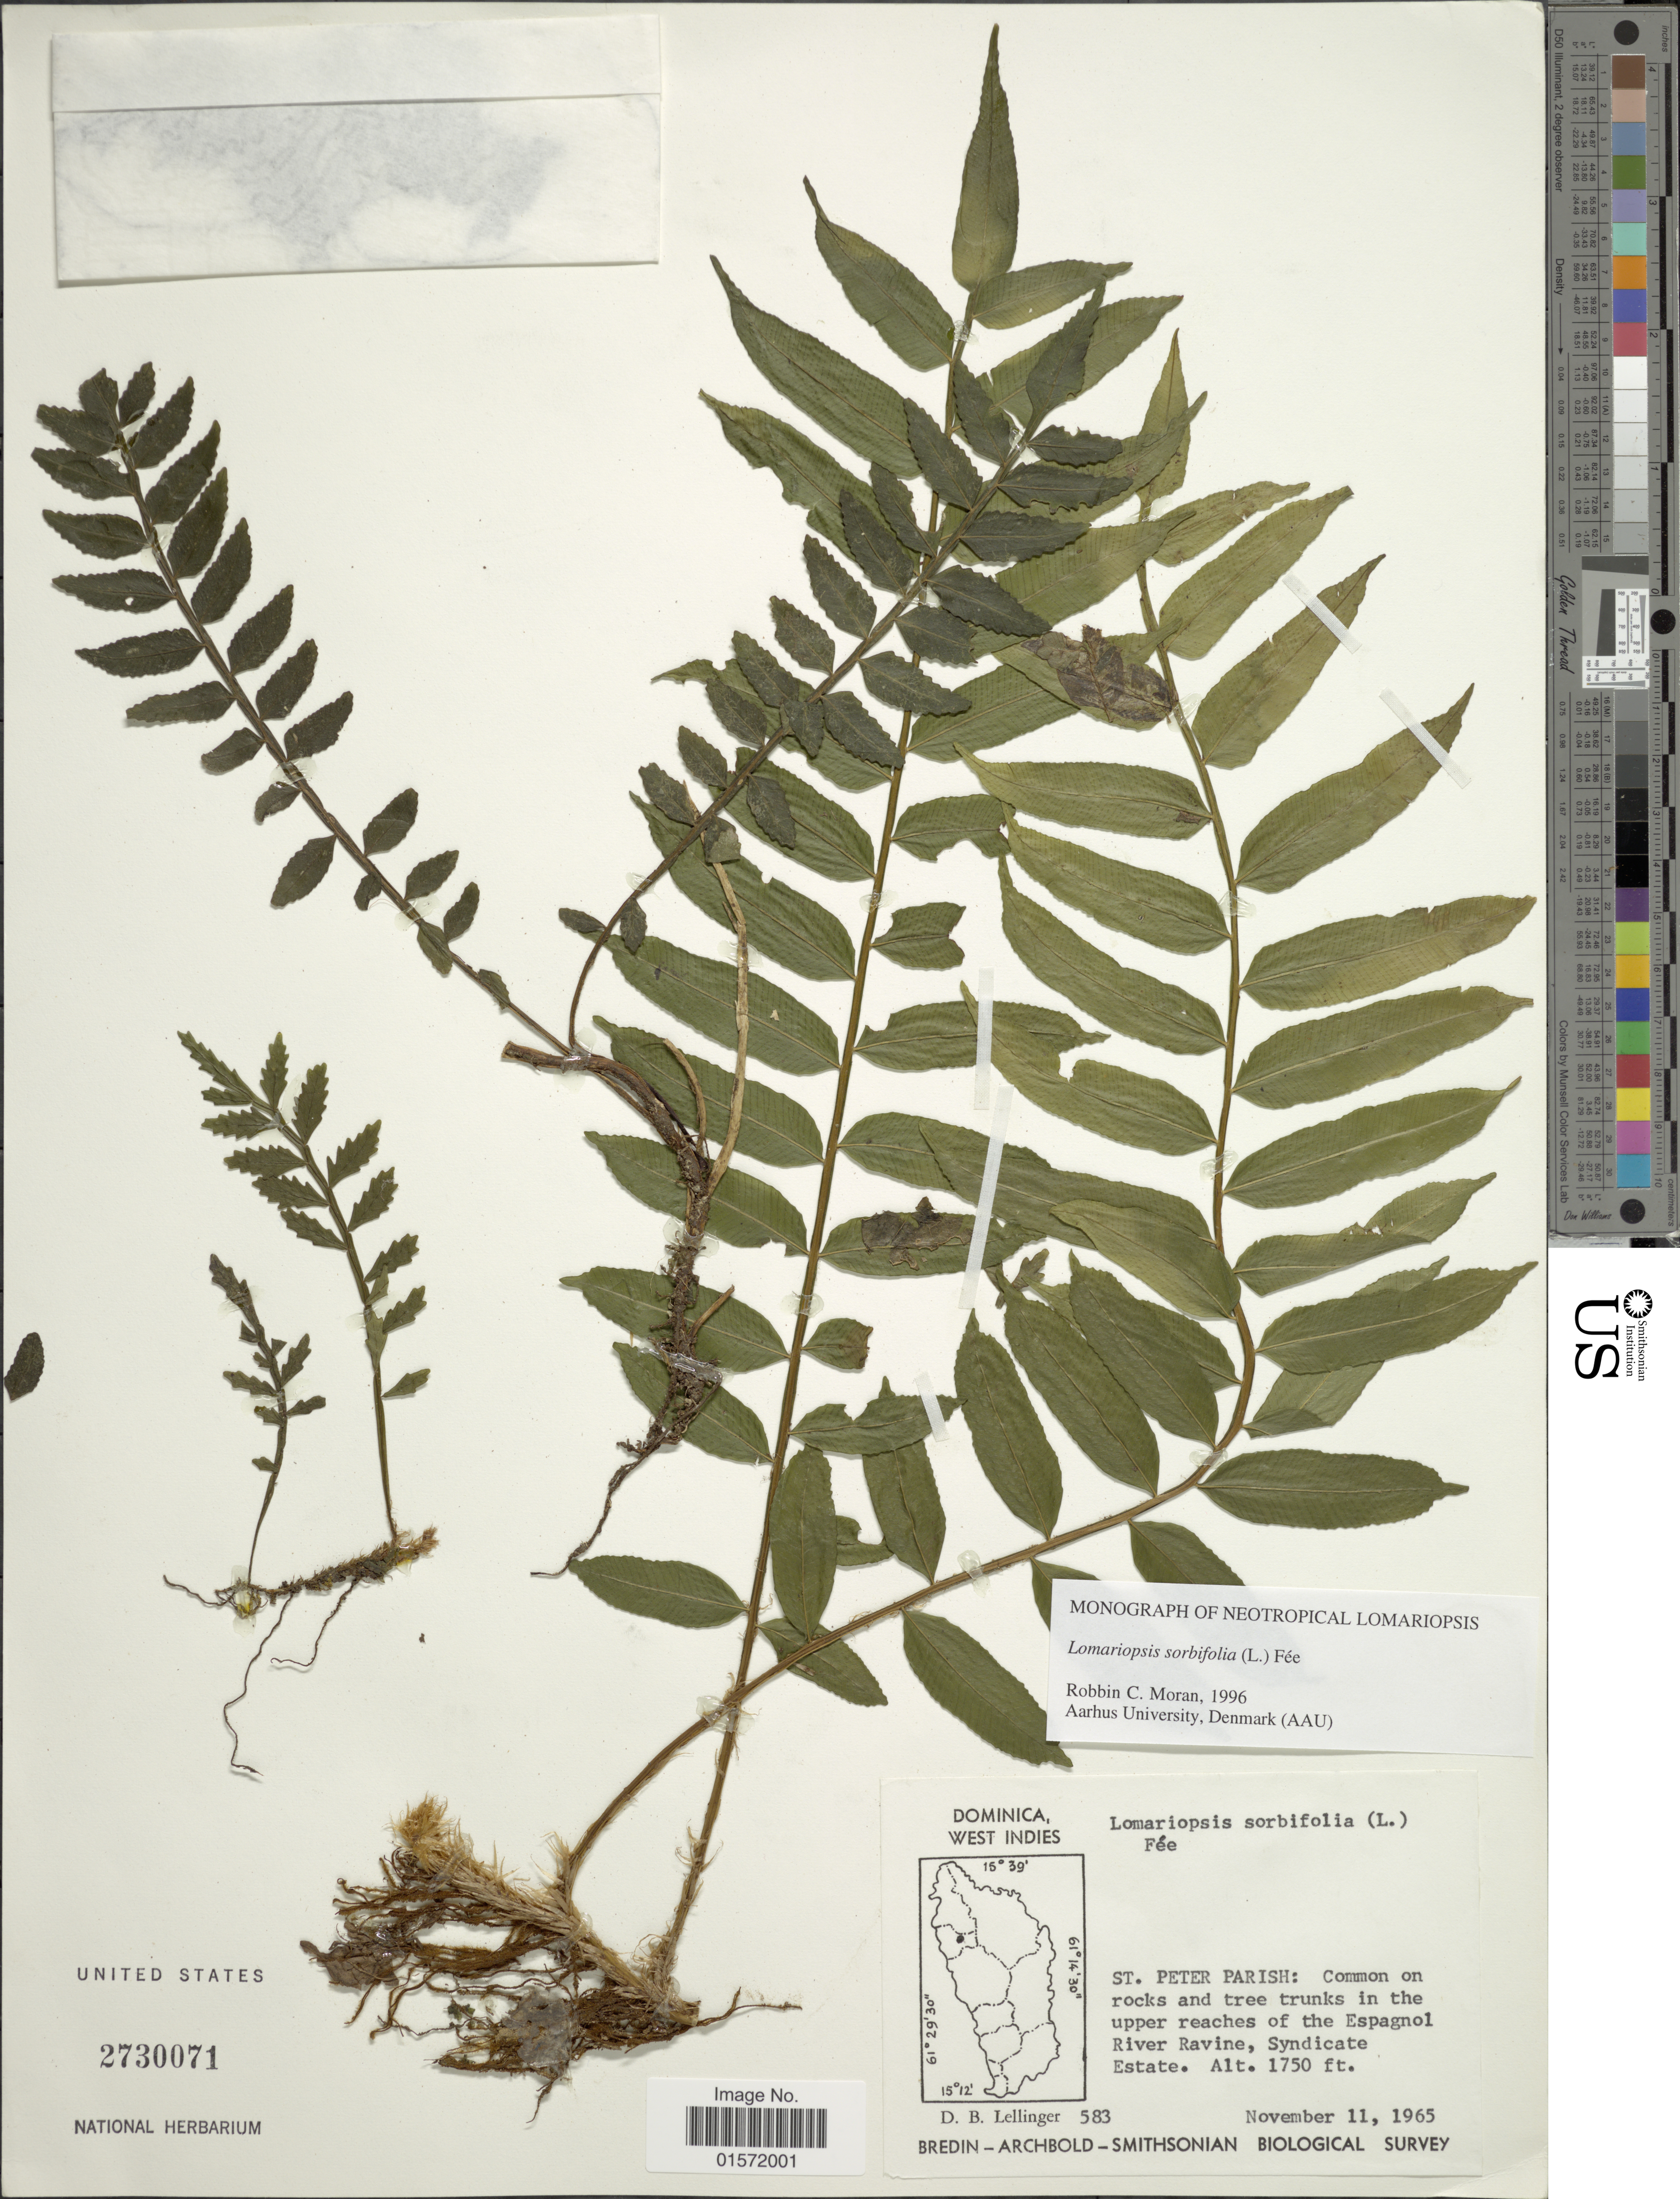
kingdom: Plantae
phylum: Tracheophyta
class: Polypodiopsida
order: Polypodiales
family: Lomariopsidaceae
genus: Lomariopsis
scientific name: Lomariopsis sorbifolia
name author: (L.) Fée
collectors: D. B. Lellinger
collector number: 583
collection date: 1965-11-11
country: Dominica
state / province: St. Peter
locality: West Indies, St. Peter Parish: Common on rocks and tree trunks in the upper reaches of the Espagnol River Ravine, Syndicate Estate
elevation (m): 533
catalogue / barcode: US 2730071